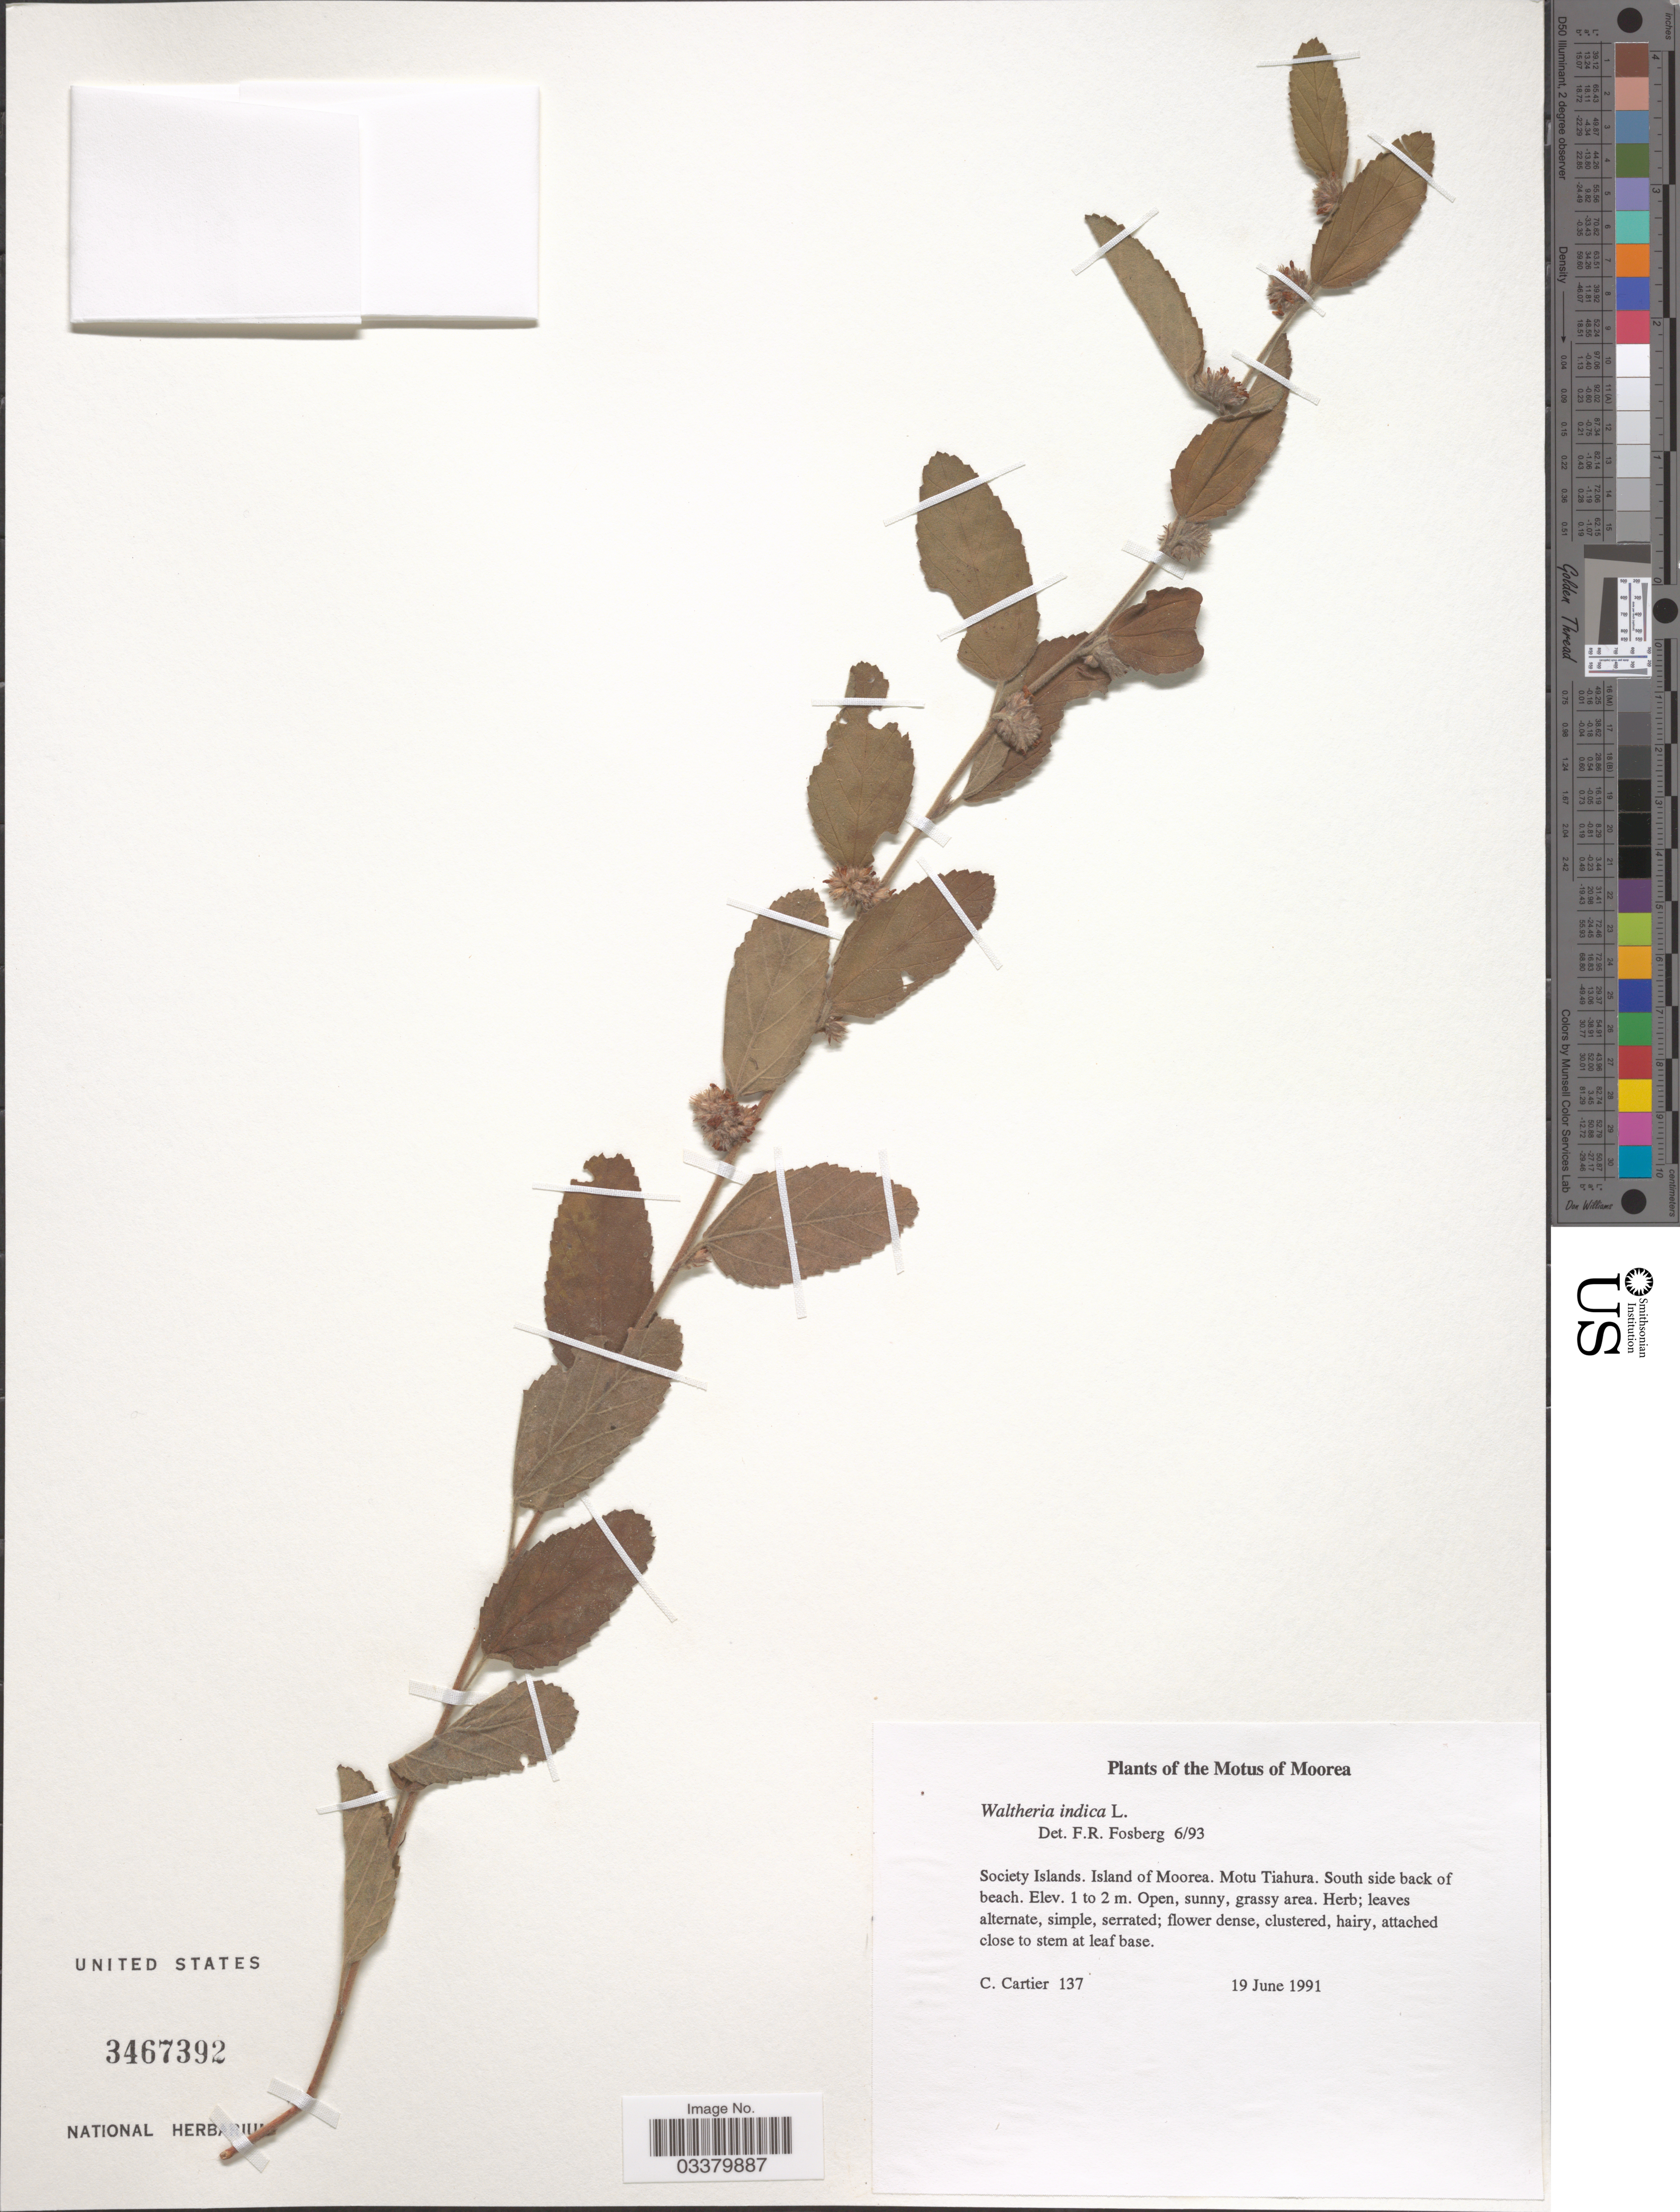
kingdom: Plantae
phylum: Tracheophyta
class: Magnoliopsida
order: Malvales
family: Malvaceae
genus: Waltheria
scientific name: Waltheria indica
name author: L.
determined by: Fosberg, F. R.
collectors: C. Cartier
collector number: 137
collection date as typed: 19 Jun 1991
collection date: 1991-06-19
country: French Polynesia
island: Moorea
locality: South side back of beach, Tiahura [Society Is.]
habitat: Open, sunny, grassy area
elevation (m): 1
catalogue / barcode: US 3467392